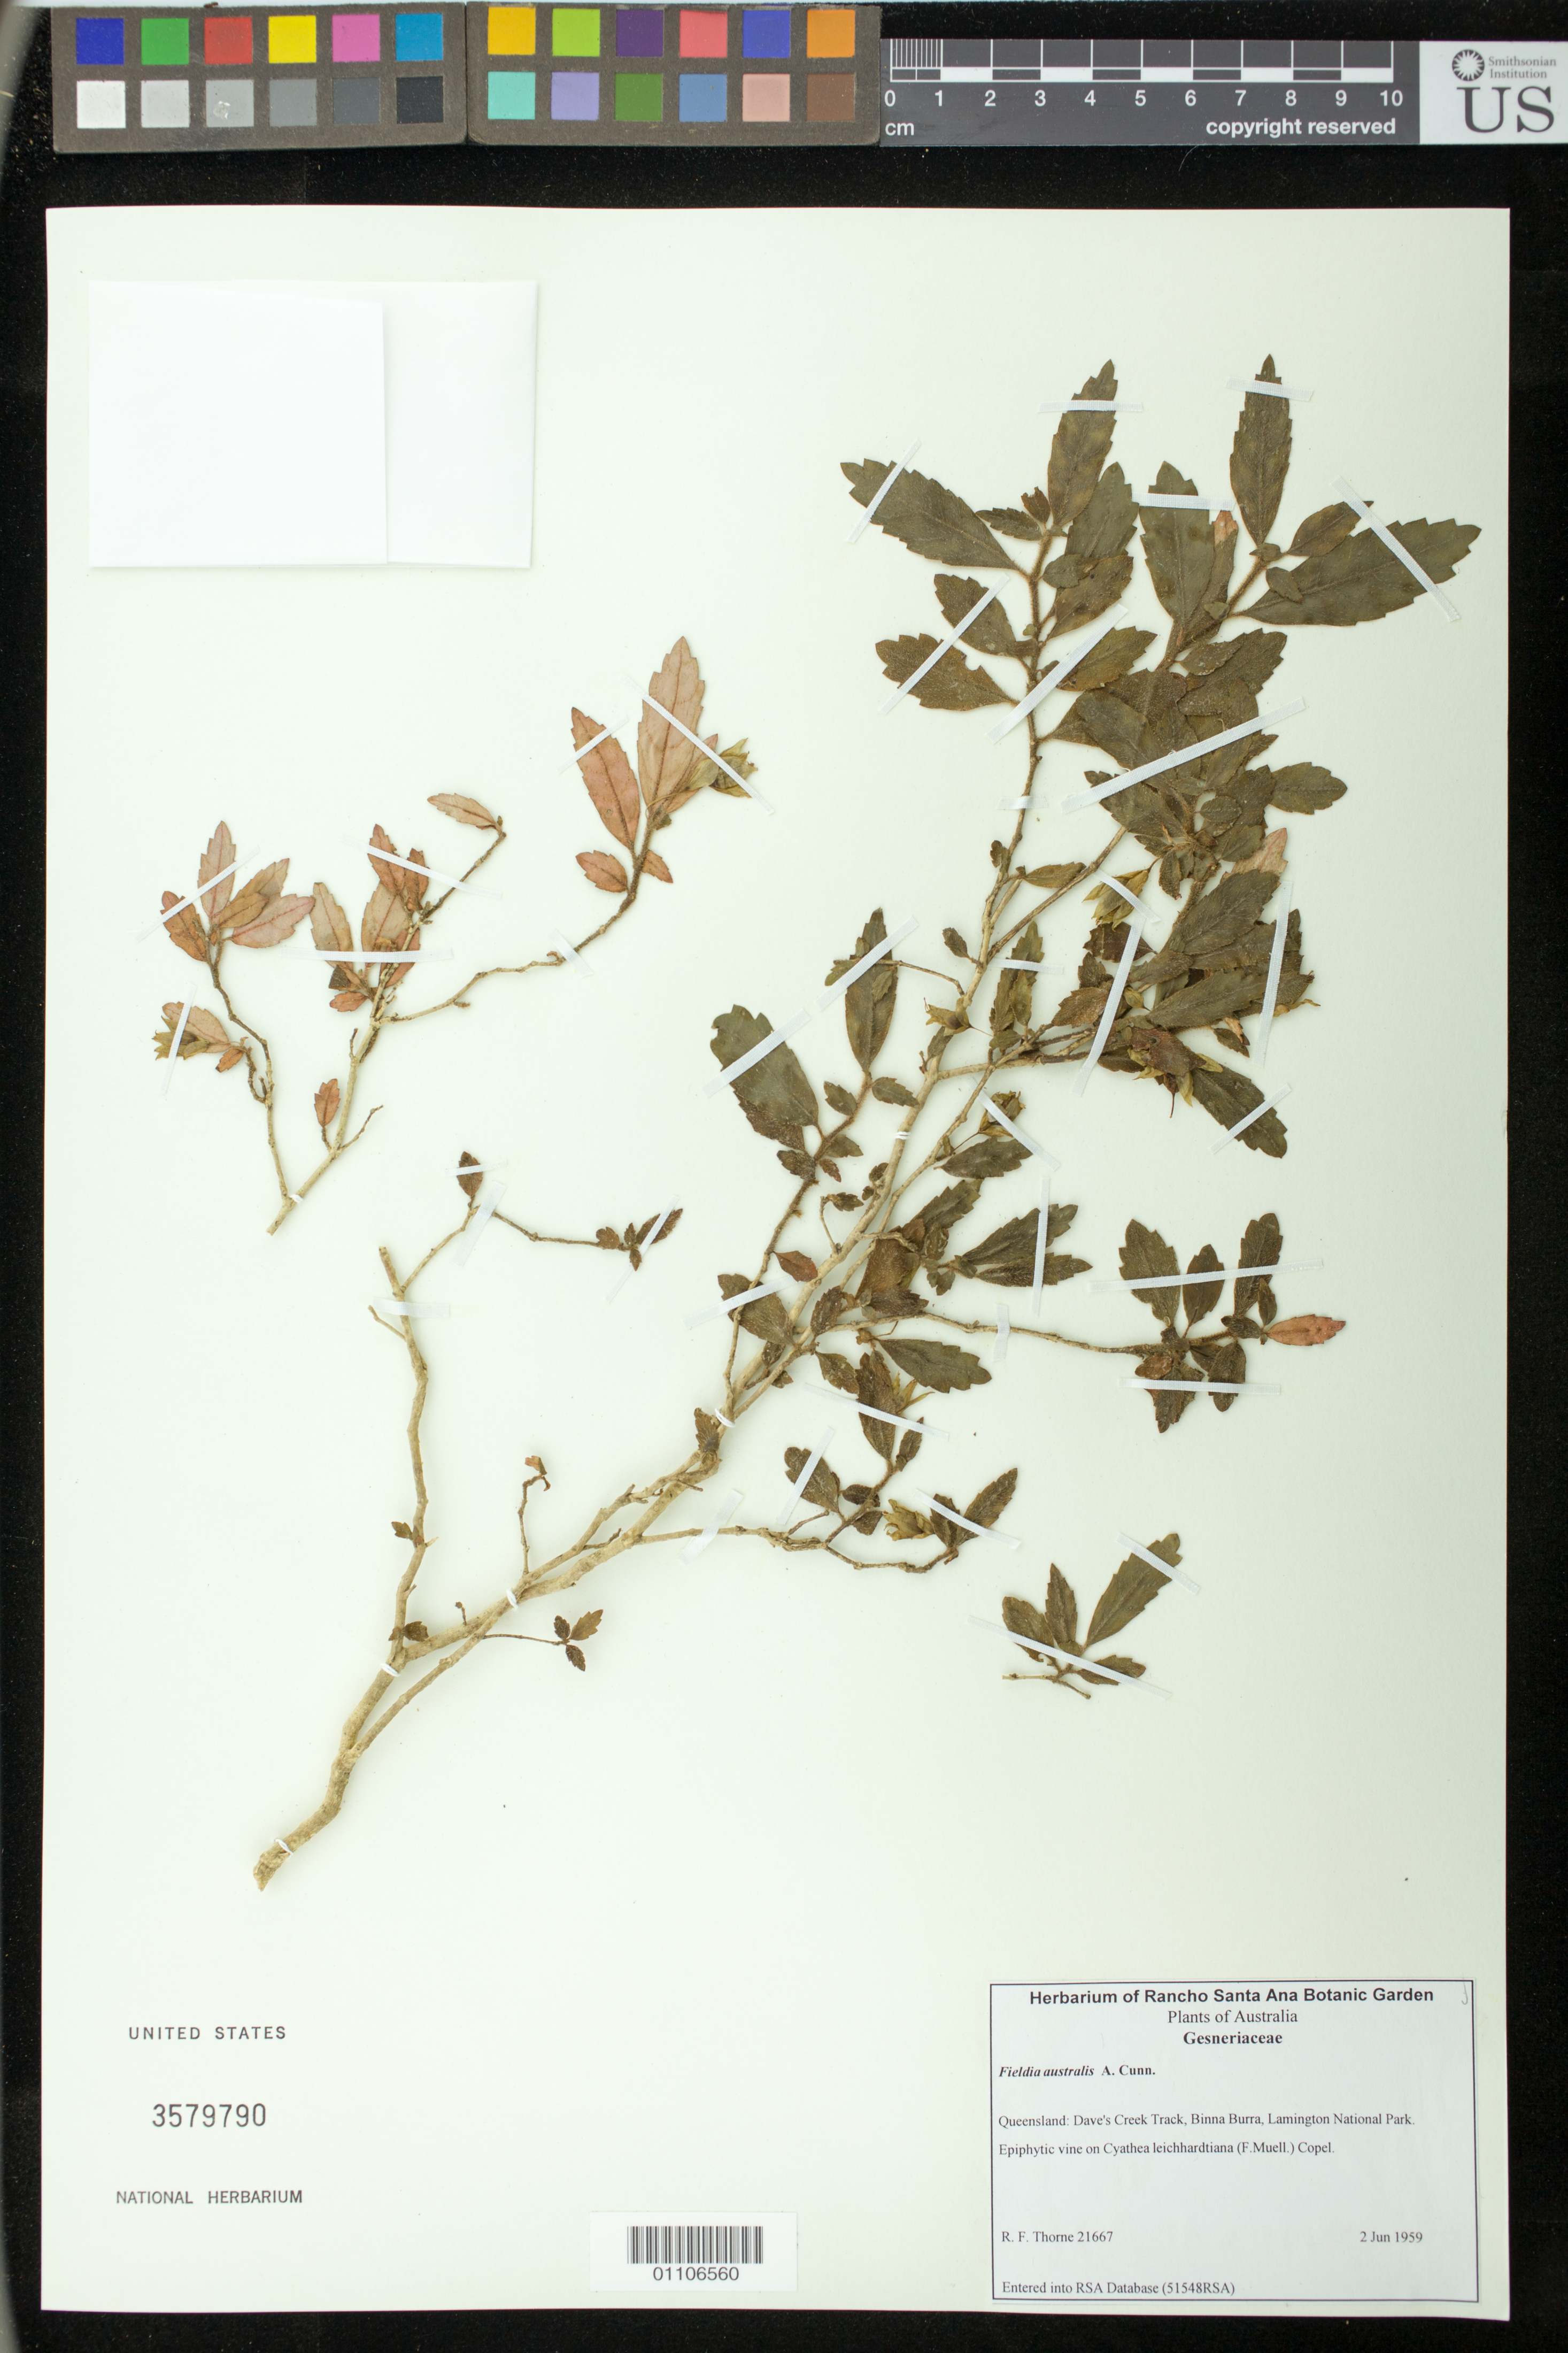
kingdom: Plantae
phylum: Tracheophyta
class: Magnoliopsida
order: Lamiales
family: Gesneriaceae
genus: Fieldia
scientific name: Fieldia australis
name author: A. Cunn.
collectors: R. F. Thorne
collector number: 21667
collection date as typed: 02 Jun 1959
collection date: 1959-06-02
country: Australia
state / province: Queensland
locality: Queensland: Dave's Creek Track, Binna Burra, Lamington National Park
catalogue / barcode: US 3579790